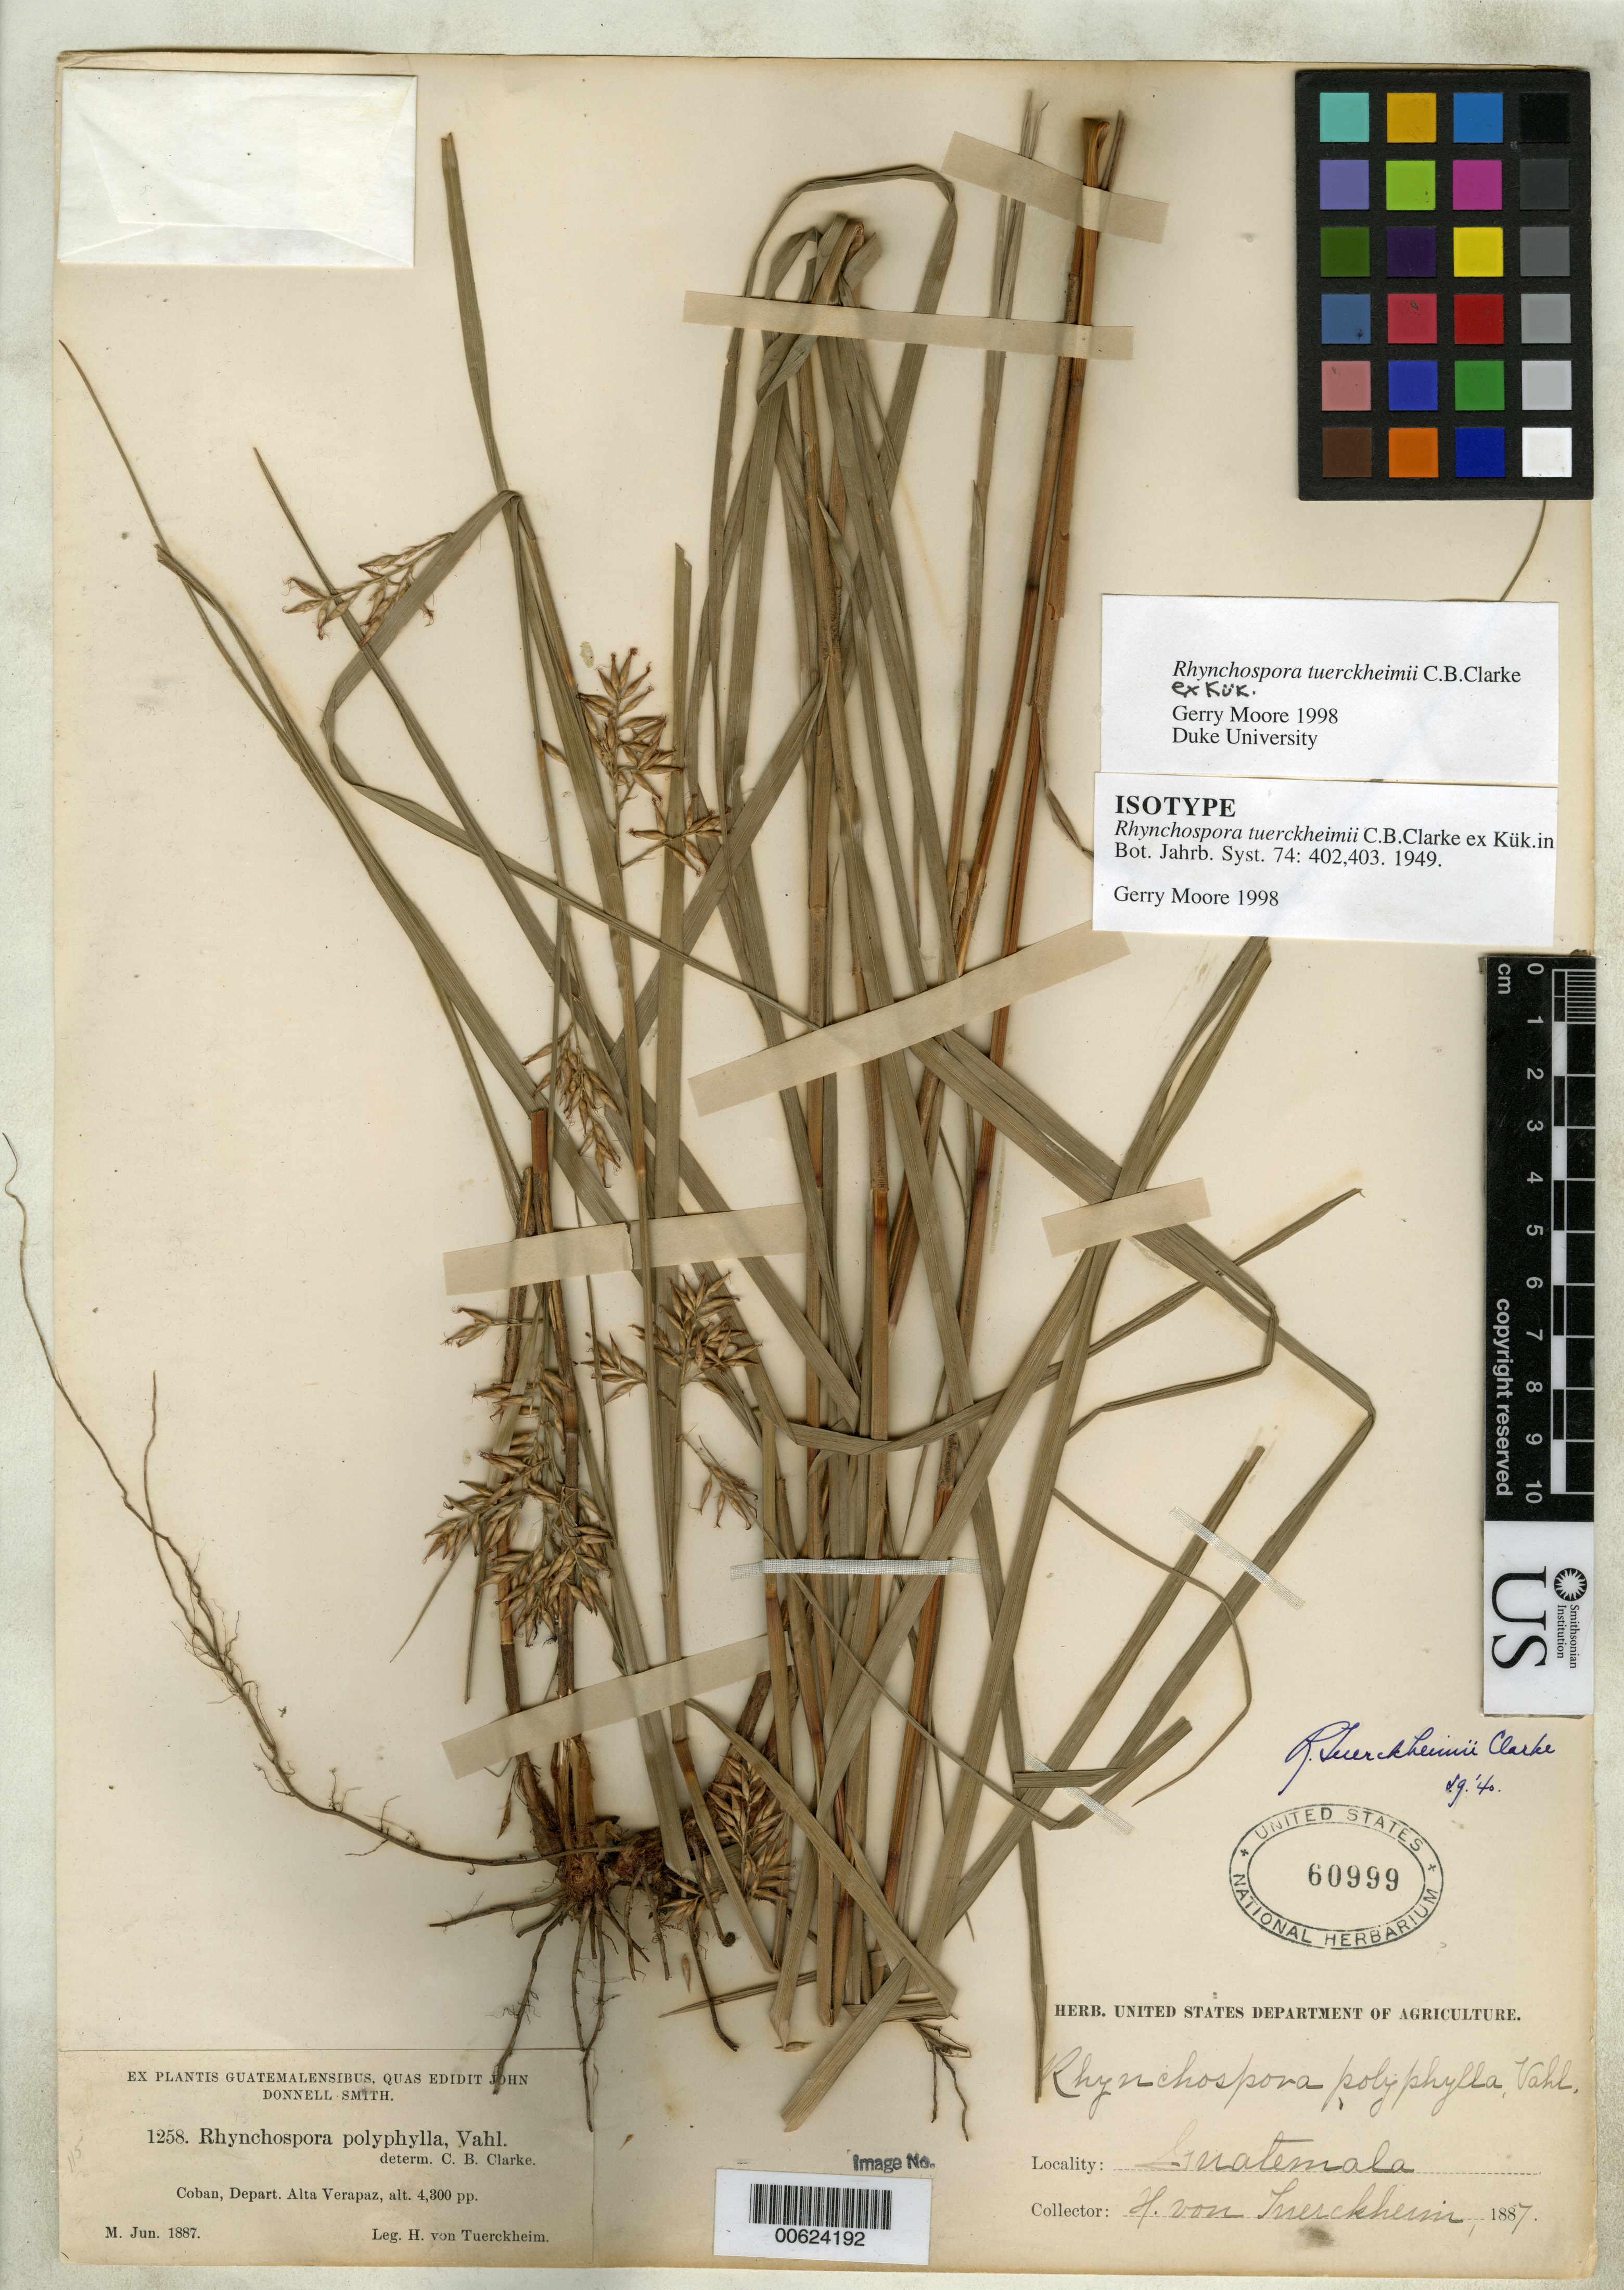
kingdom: Plantae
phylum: Tracheophyta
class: Liliopsida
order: Poales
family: Cyperaceae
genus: Rhynchospora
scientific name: Rhynchospora tuerckheimii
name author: C.B. Clarke ex Kük.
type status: Isotype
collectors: H. von Türckheim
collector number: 1258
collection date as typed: Jun 1887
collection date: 1887-06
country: Guatemala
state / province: Alta Verapaz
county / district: Cobán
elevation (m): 1311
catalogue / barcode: US 60999